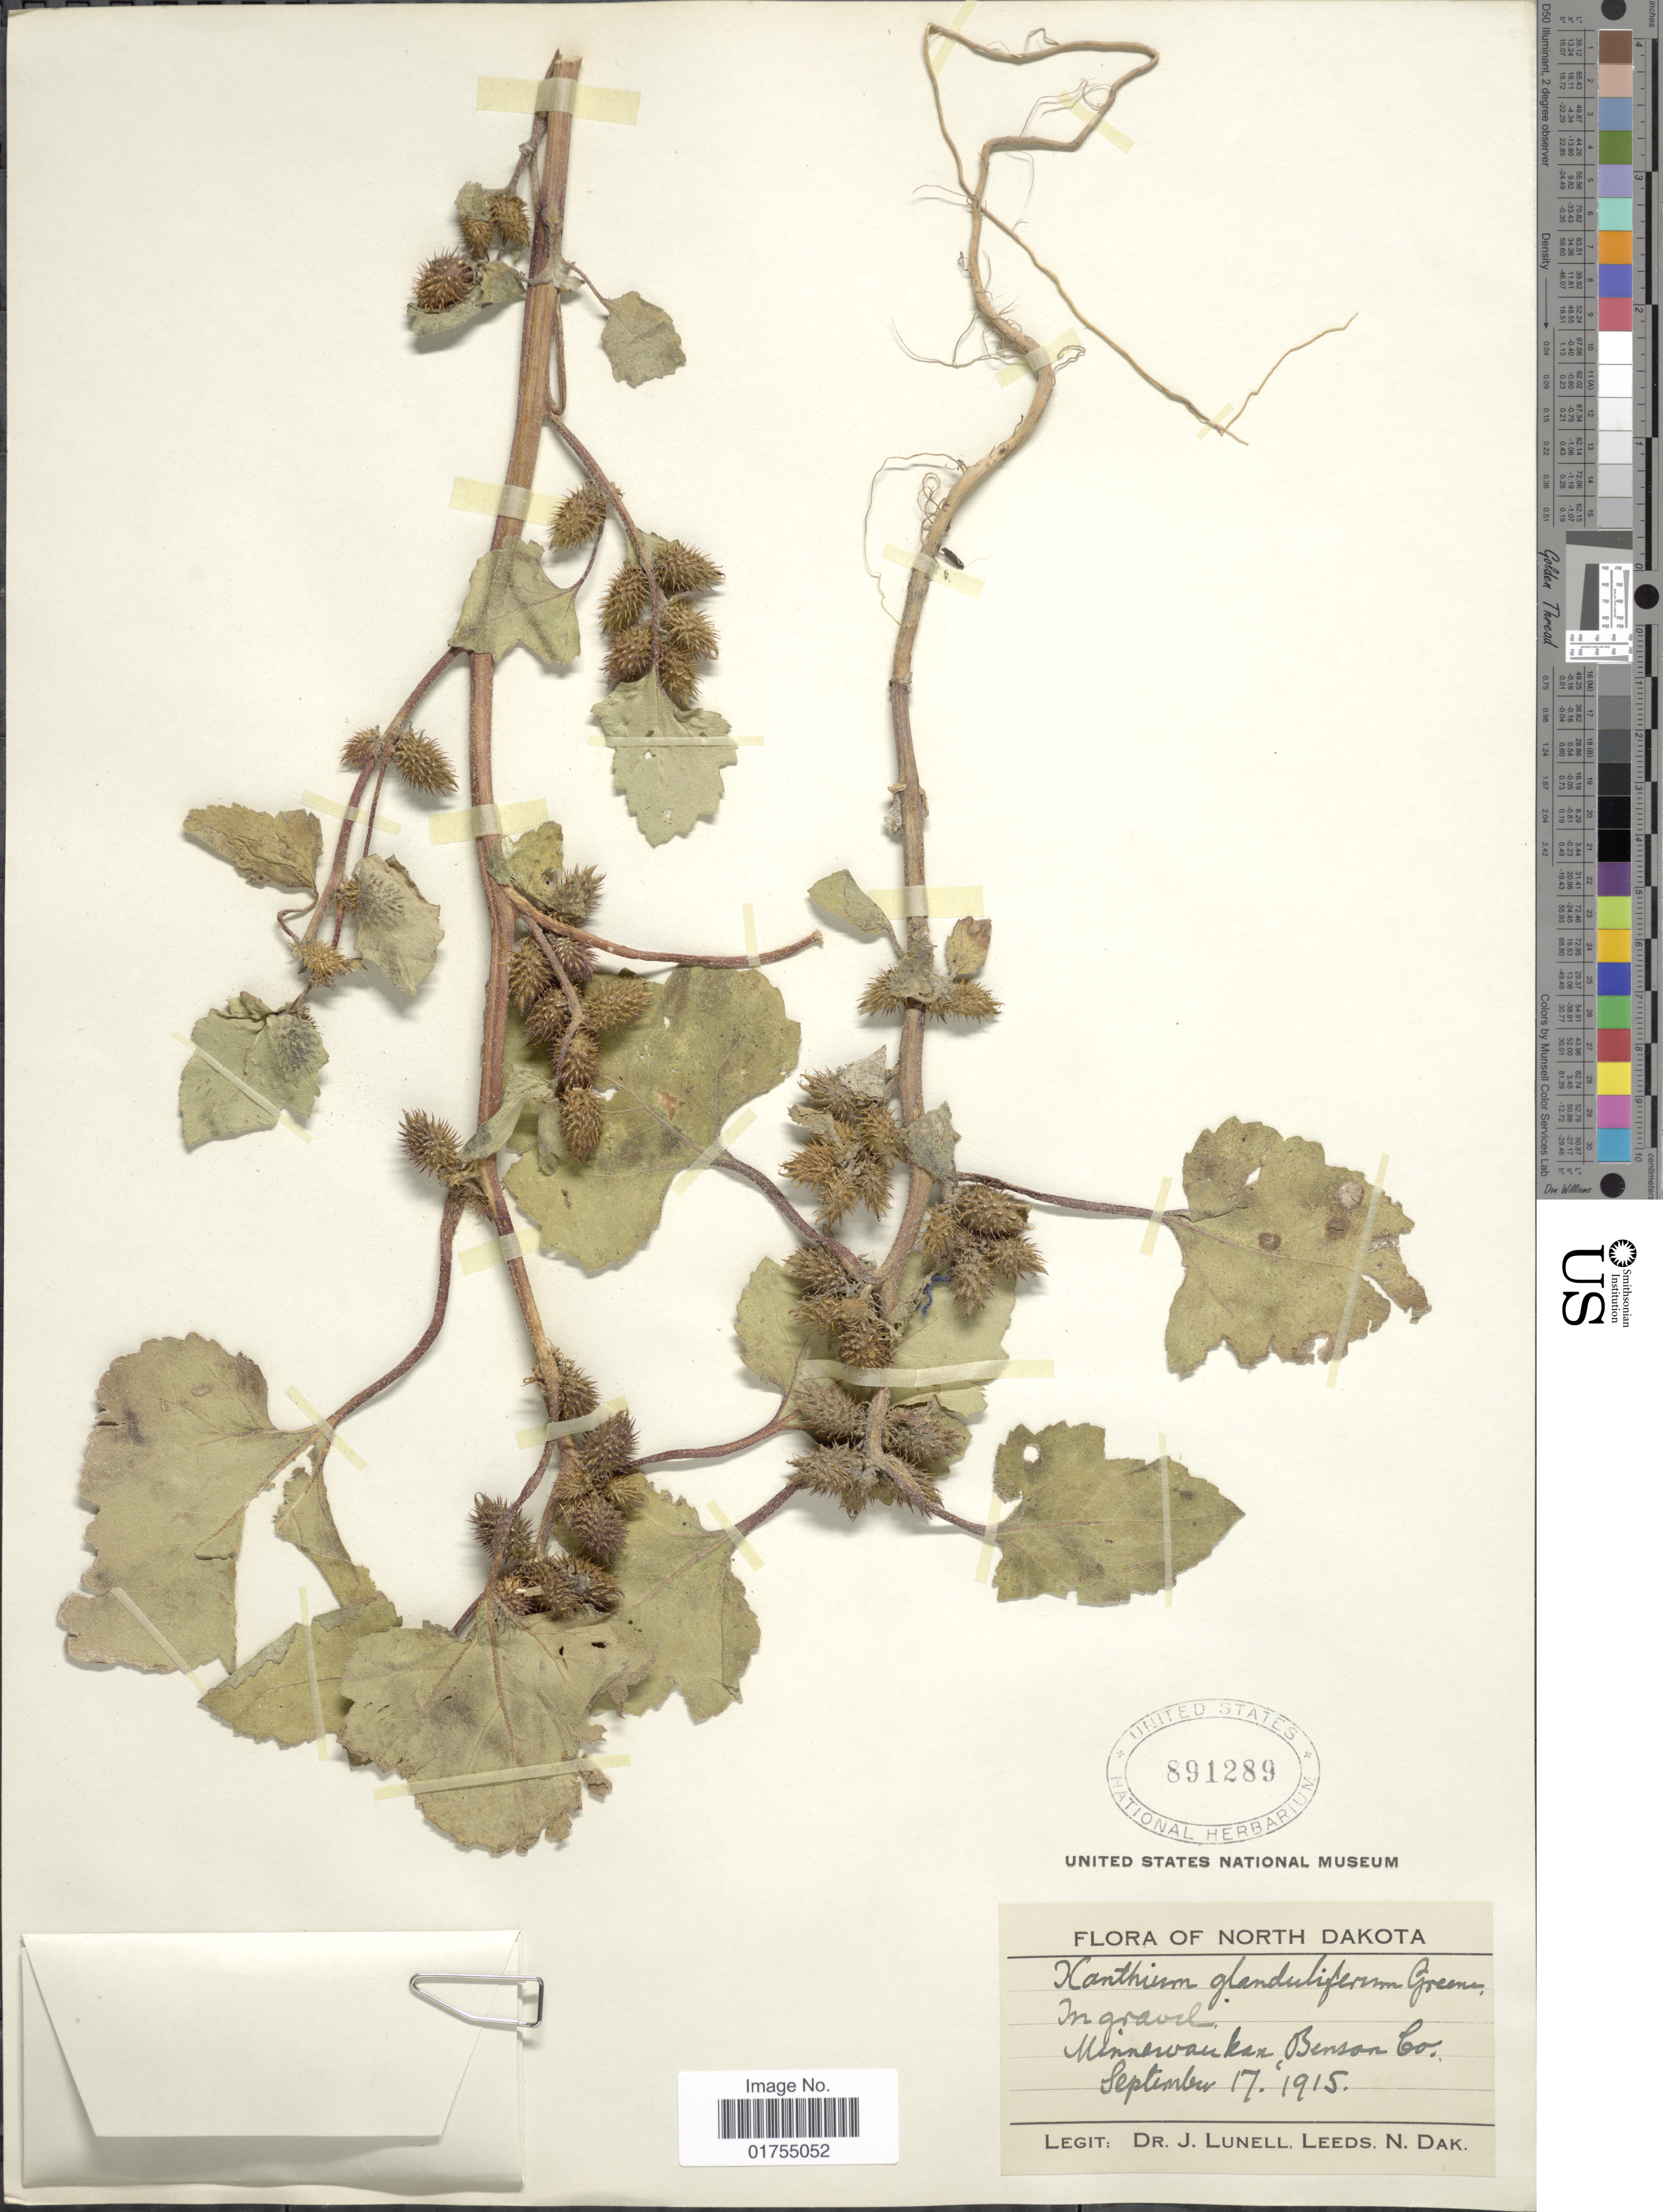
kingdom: Plantae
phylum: Tracheophyta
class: Magnoliopsida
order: Asterales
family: Asteraceae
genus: Xanthium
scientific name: Xanthium glanduliferrum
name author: Greene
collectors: J. Lunell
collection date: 1915-09-17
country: United States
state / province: North Dakota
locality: Minnewaukan, Benson Co.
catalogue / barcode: US 891289